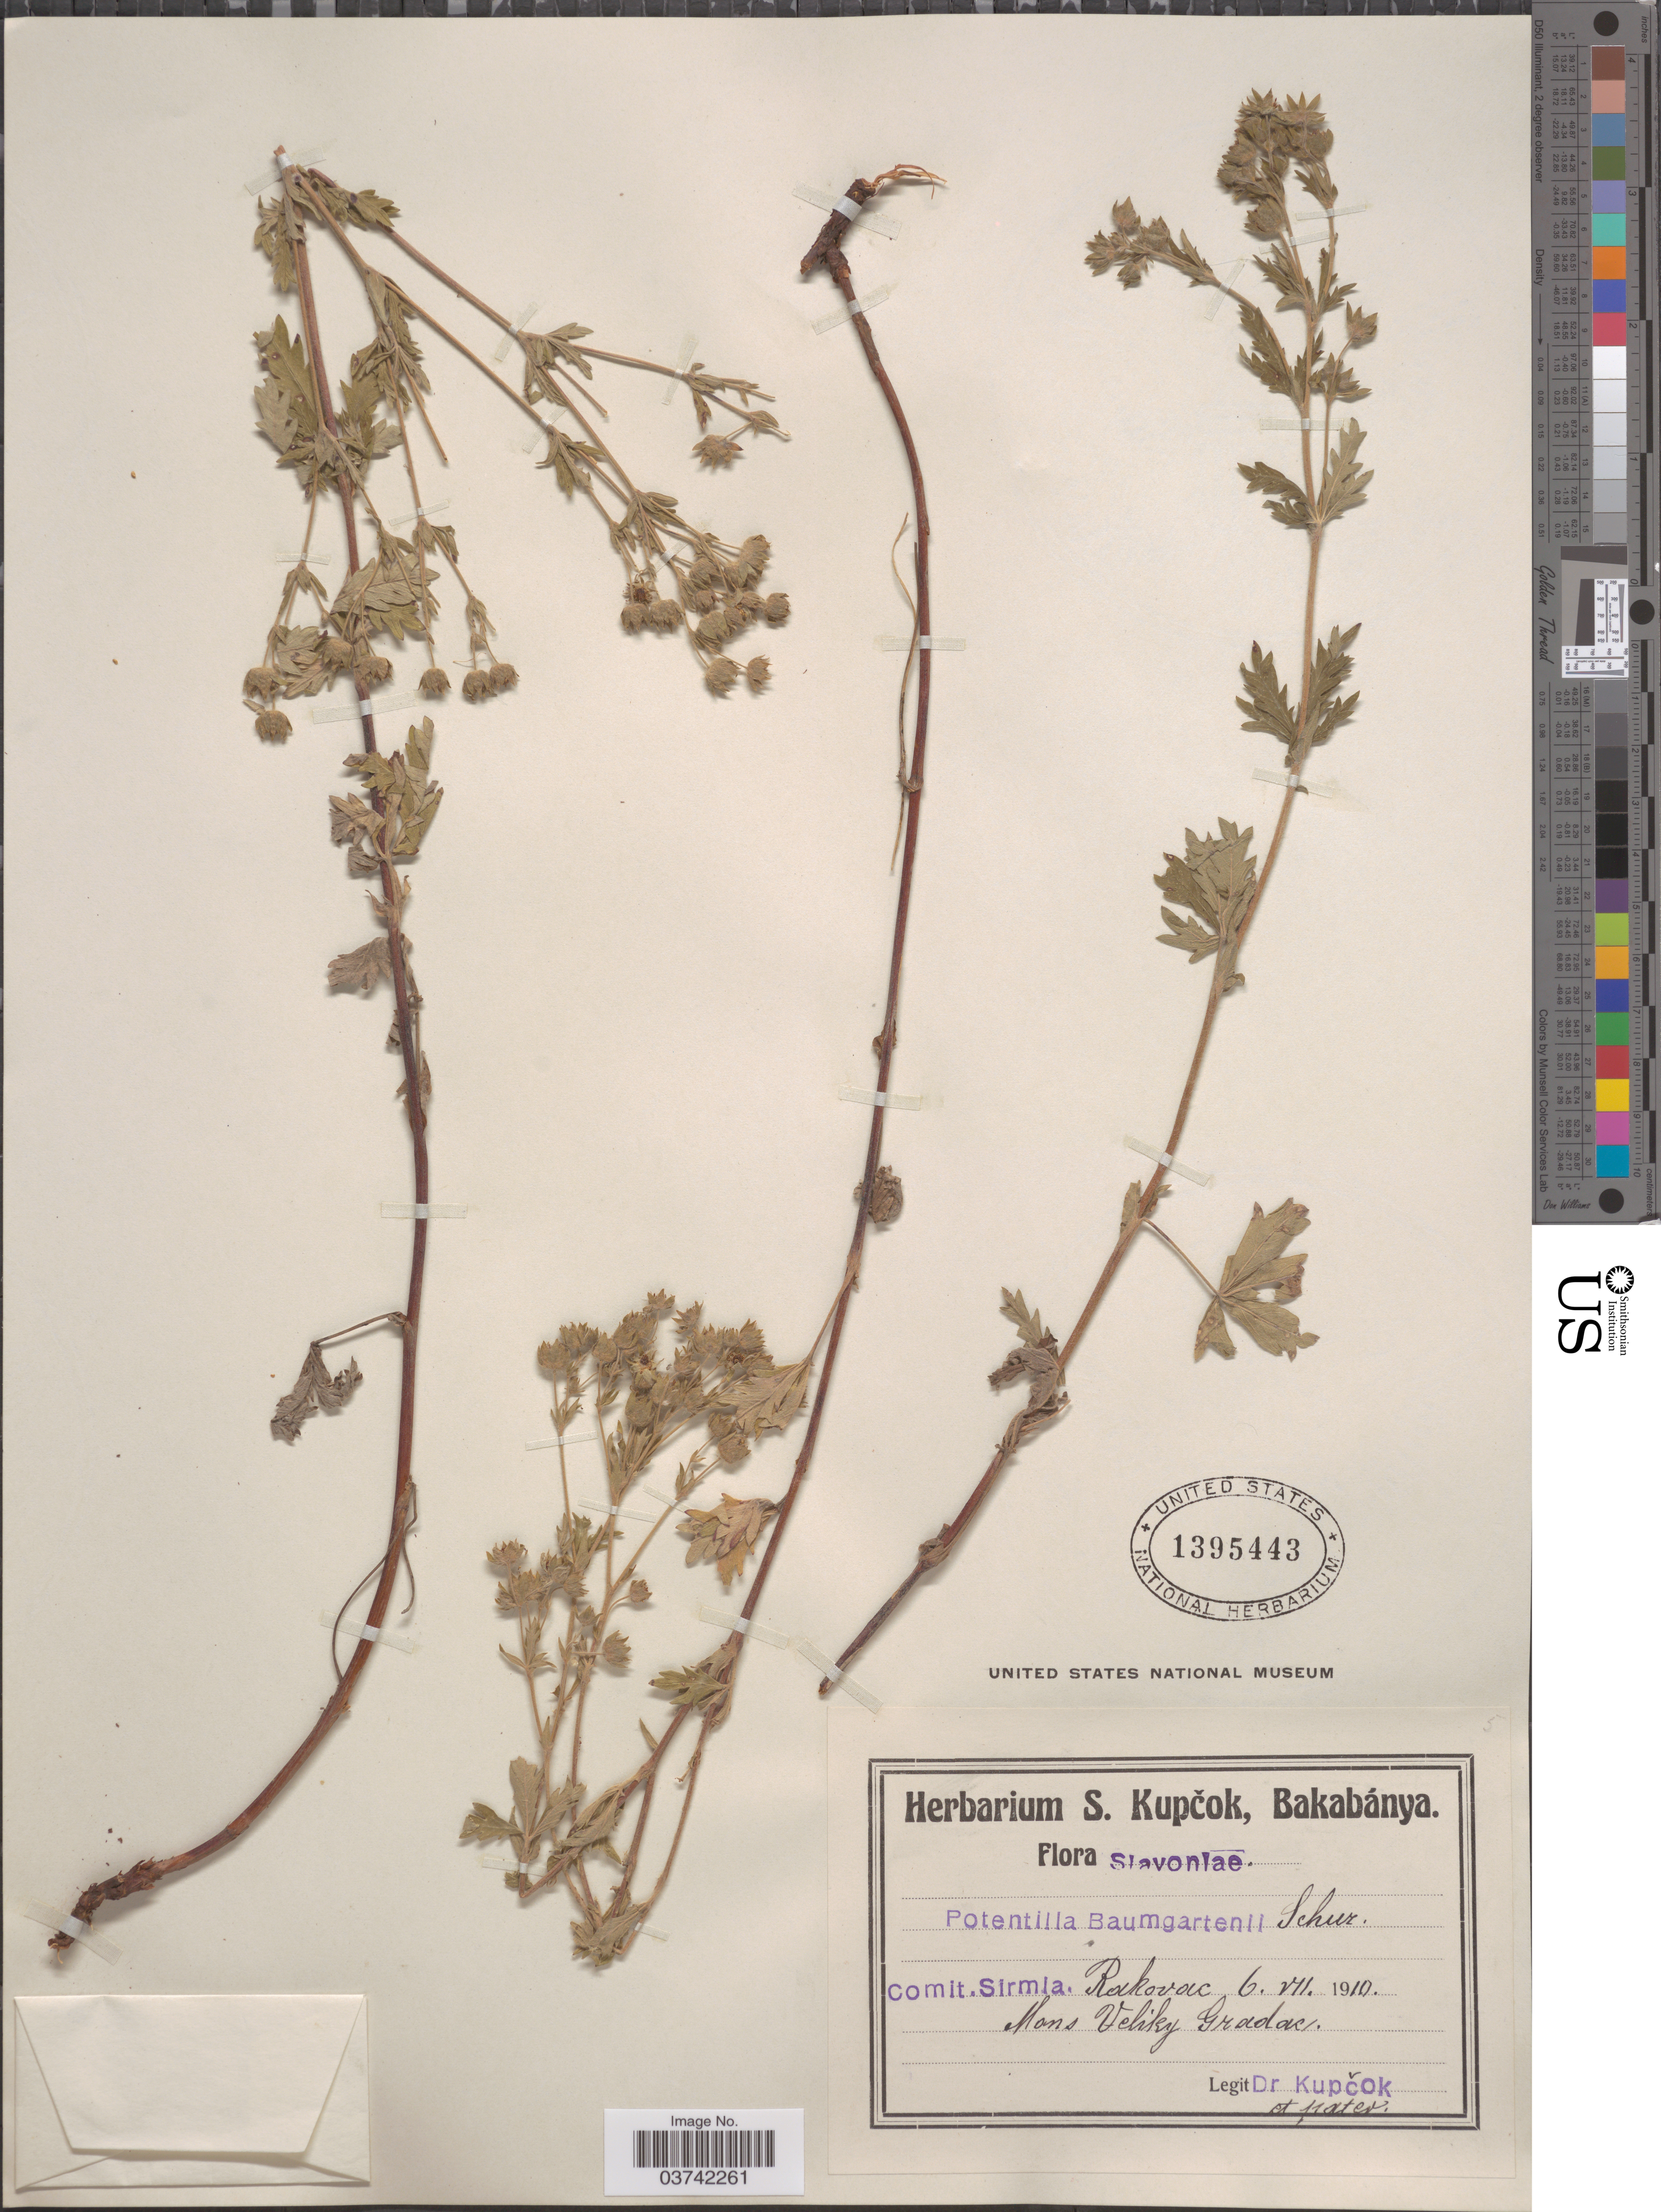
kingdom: Plantae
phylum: Tracheophyta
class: Magnoliopsida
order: Rosales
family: Rosaceae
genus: Potentilla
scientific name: Potentilla baumgarteniana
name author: Schur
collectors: S. Kupcok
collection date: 1910-07-06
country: Croatia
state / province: Pozega-Slavonia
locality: Slavoniae. Comit. Sirmla. Rakovac. Mans [interpreted] Veliky Gradac [interpreted].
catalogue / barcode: US 1395443